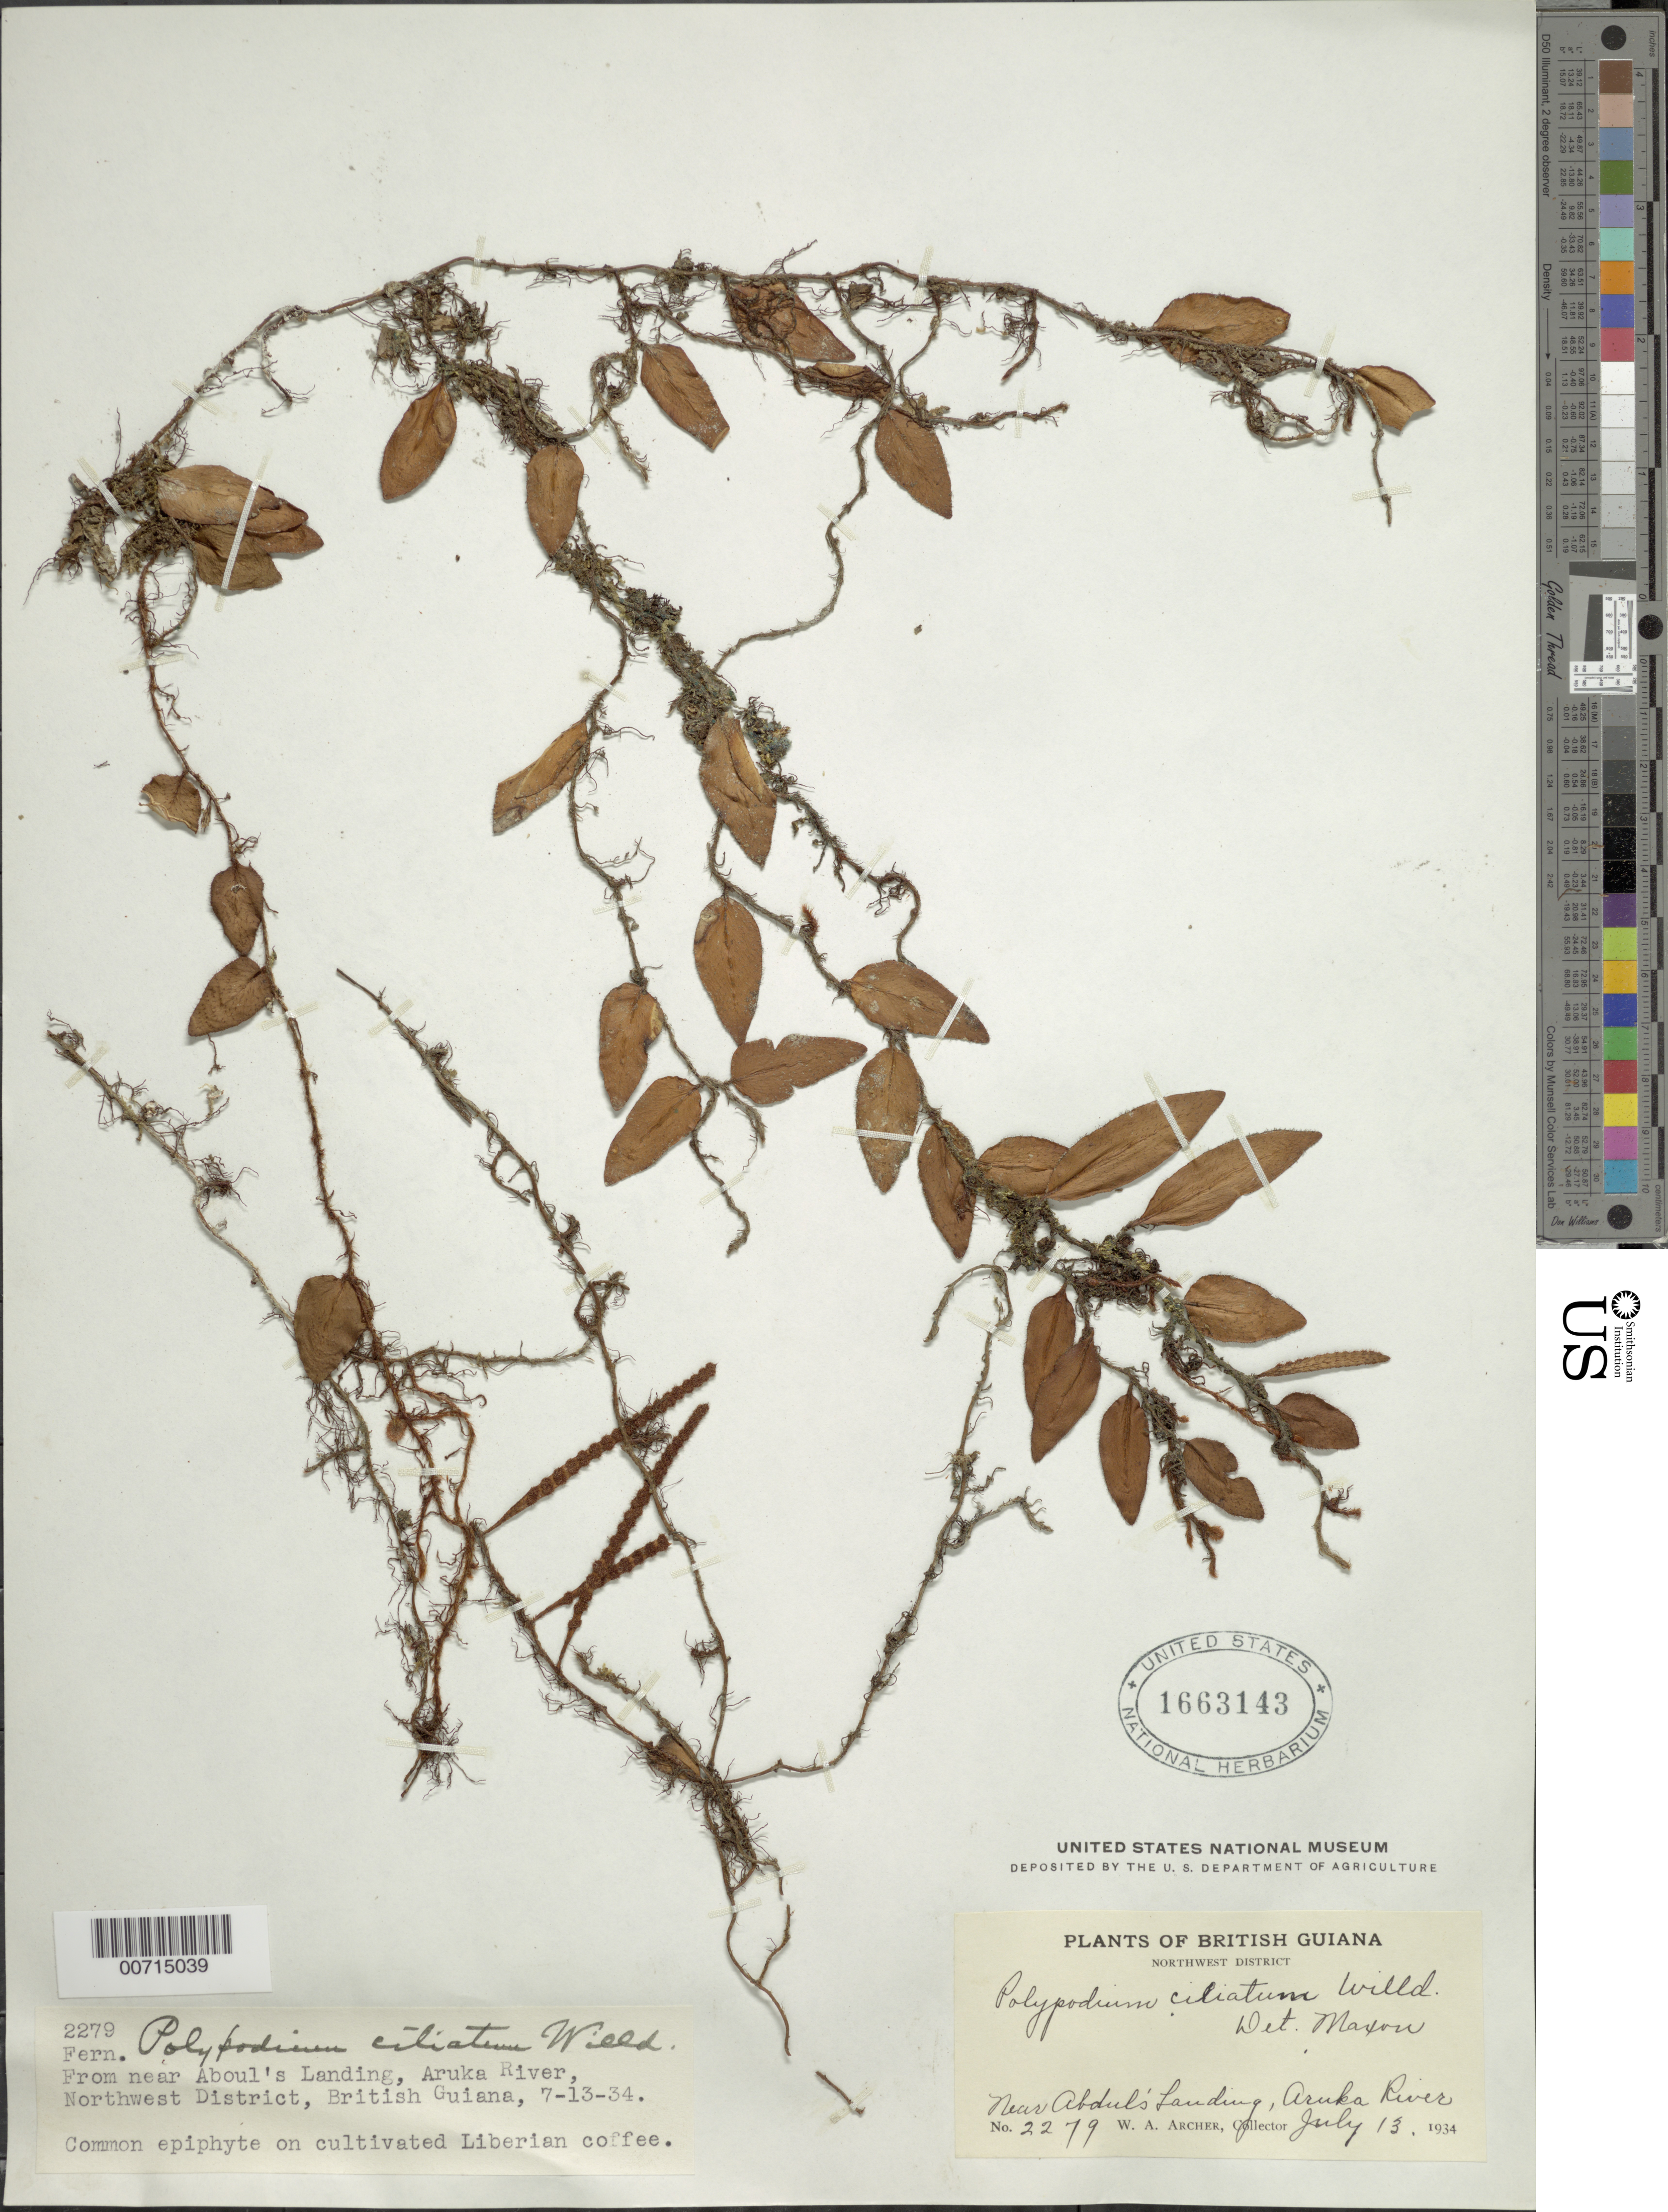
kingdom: Plantae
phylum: Tracheophyta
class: Polypodiopsida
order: Polypodiales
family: Polypodiaceae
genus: Microgramma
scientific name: Microgramma reptans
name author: (Cav.) A.R. Sm.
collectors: W. A. Archer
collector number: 2279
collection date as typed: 13-Jul-34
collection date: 1934-07-13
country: Guyana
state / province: Barima-Waini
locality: Aruka R., near Abdul's Landing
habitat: On cultivated Liberian coffee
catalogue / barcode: US 1663143